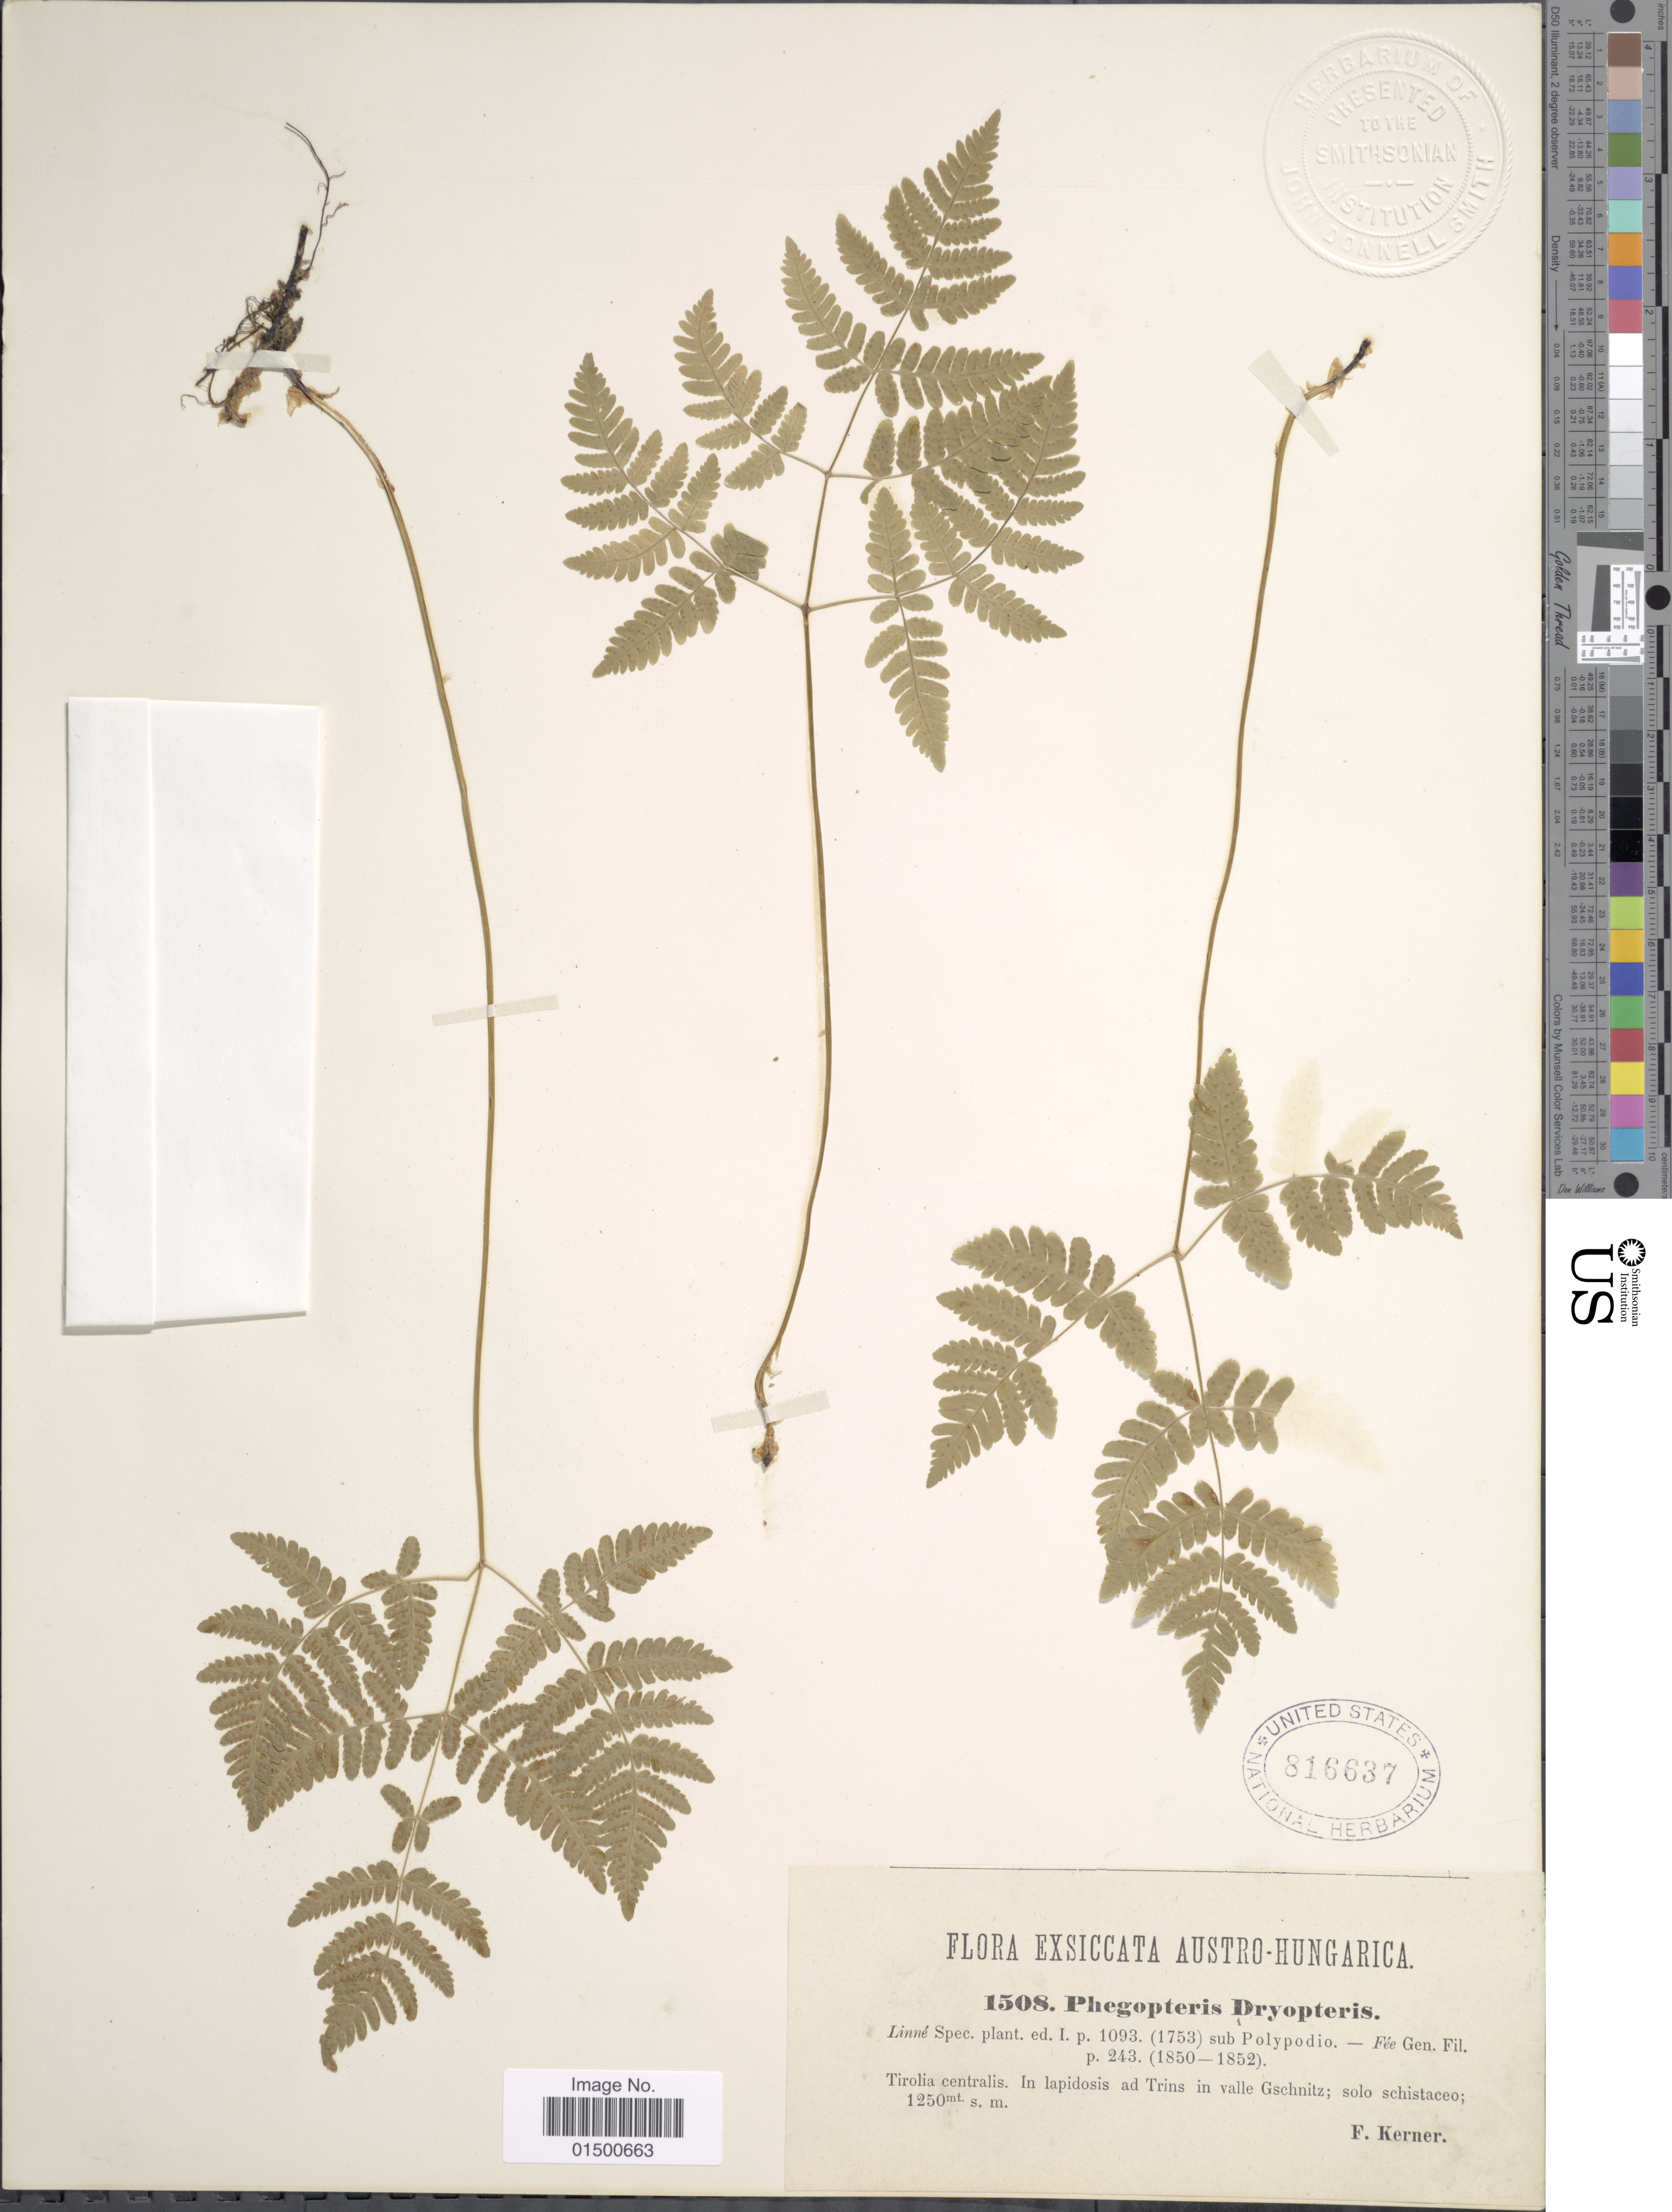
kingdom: Plantae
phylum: Tracheophyta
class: Polypodiopsida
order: Polypodiales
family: Cystopteridaceae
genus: Gymnocarpium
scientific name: Gymnocarpium disjunctum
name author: (Rupr.) Ching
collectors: F. Kerner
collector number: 1508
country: Austria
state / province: Tirol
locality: Tirolia centralis, in lapidosis ad Trins in valle Gschnitz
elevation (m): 1250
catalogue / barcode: US 816637